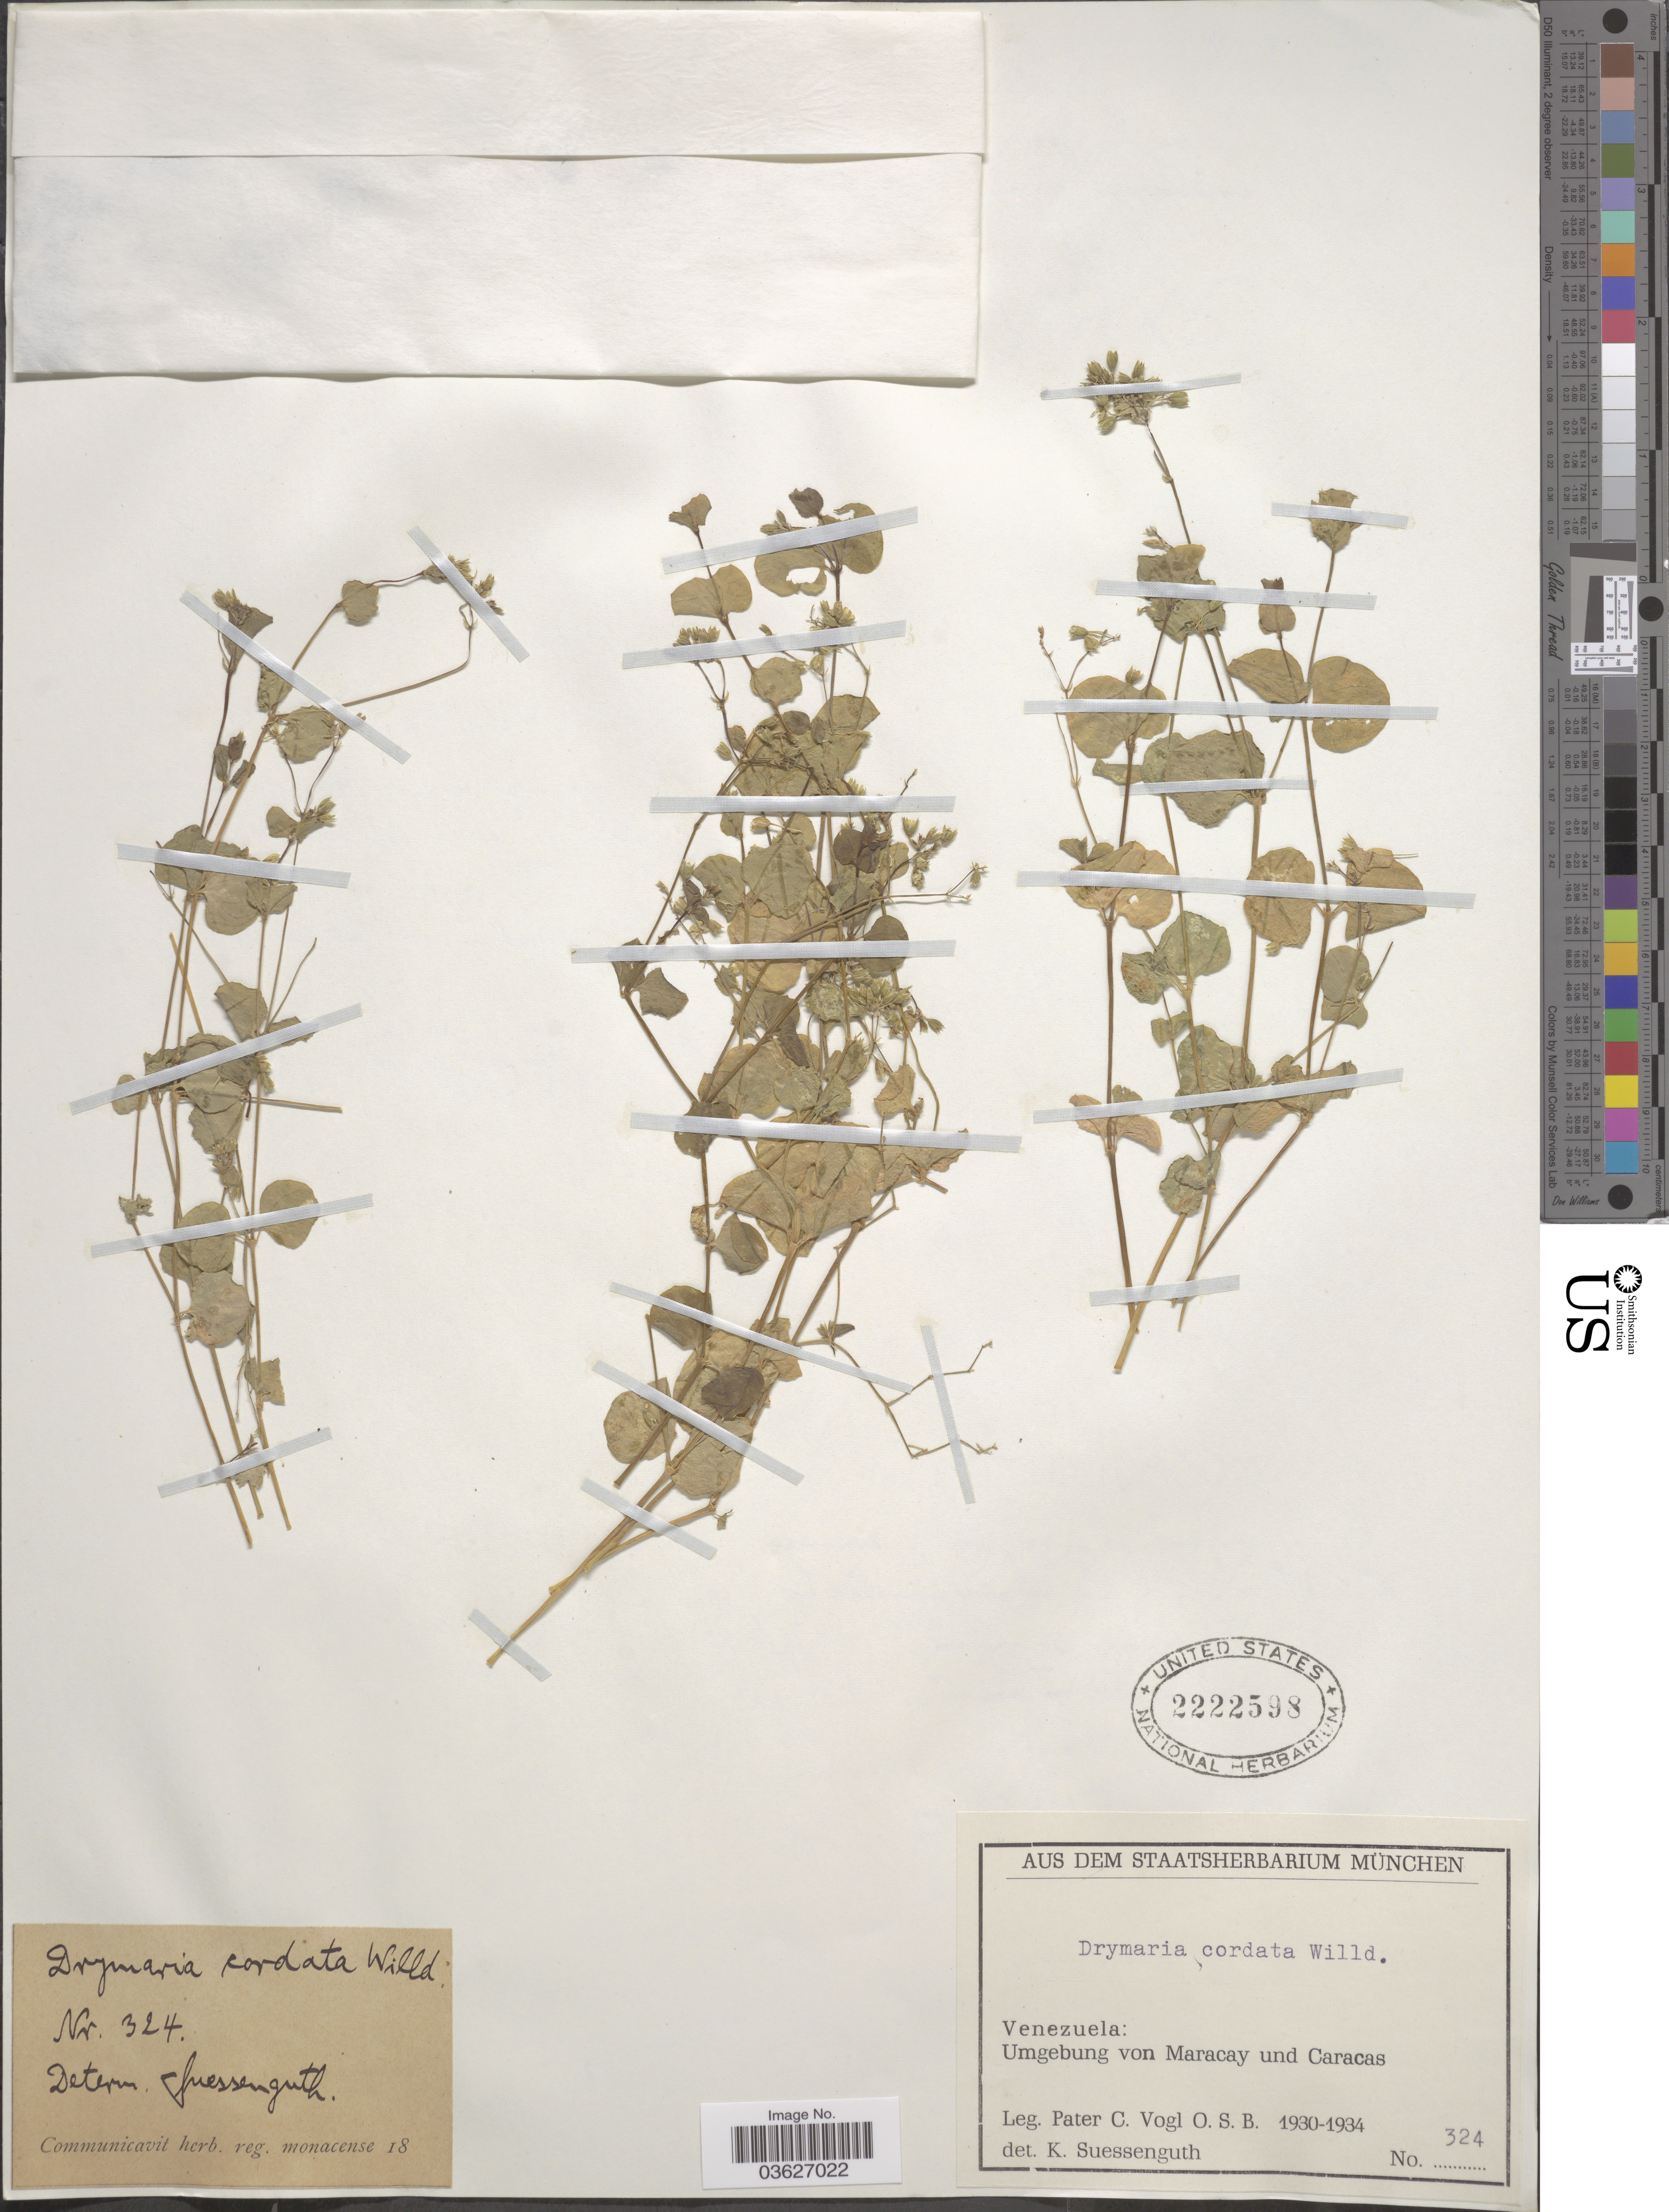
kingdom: Plantae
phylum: Tracheophyta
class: Magnoliopsida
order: Caryophyllales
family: Caryophyllaceae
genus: Drymaria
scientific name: Drymaria cordata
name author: (L.) Willd. ex Schult.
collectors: P. Vogl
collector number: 324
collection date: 1930/1934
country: Venezuela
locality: Umgebung von Maracay und Caracas.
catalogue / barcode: US 2222598